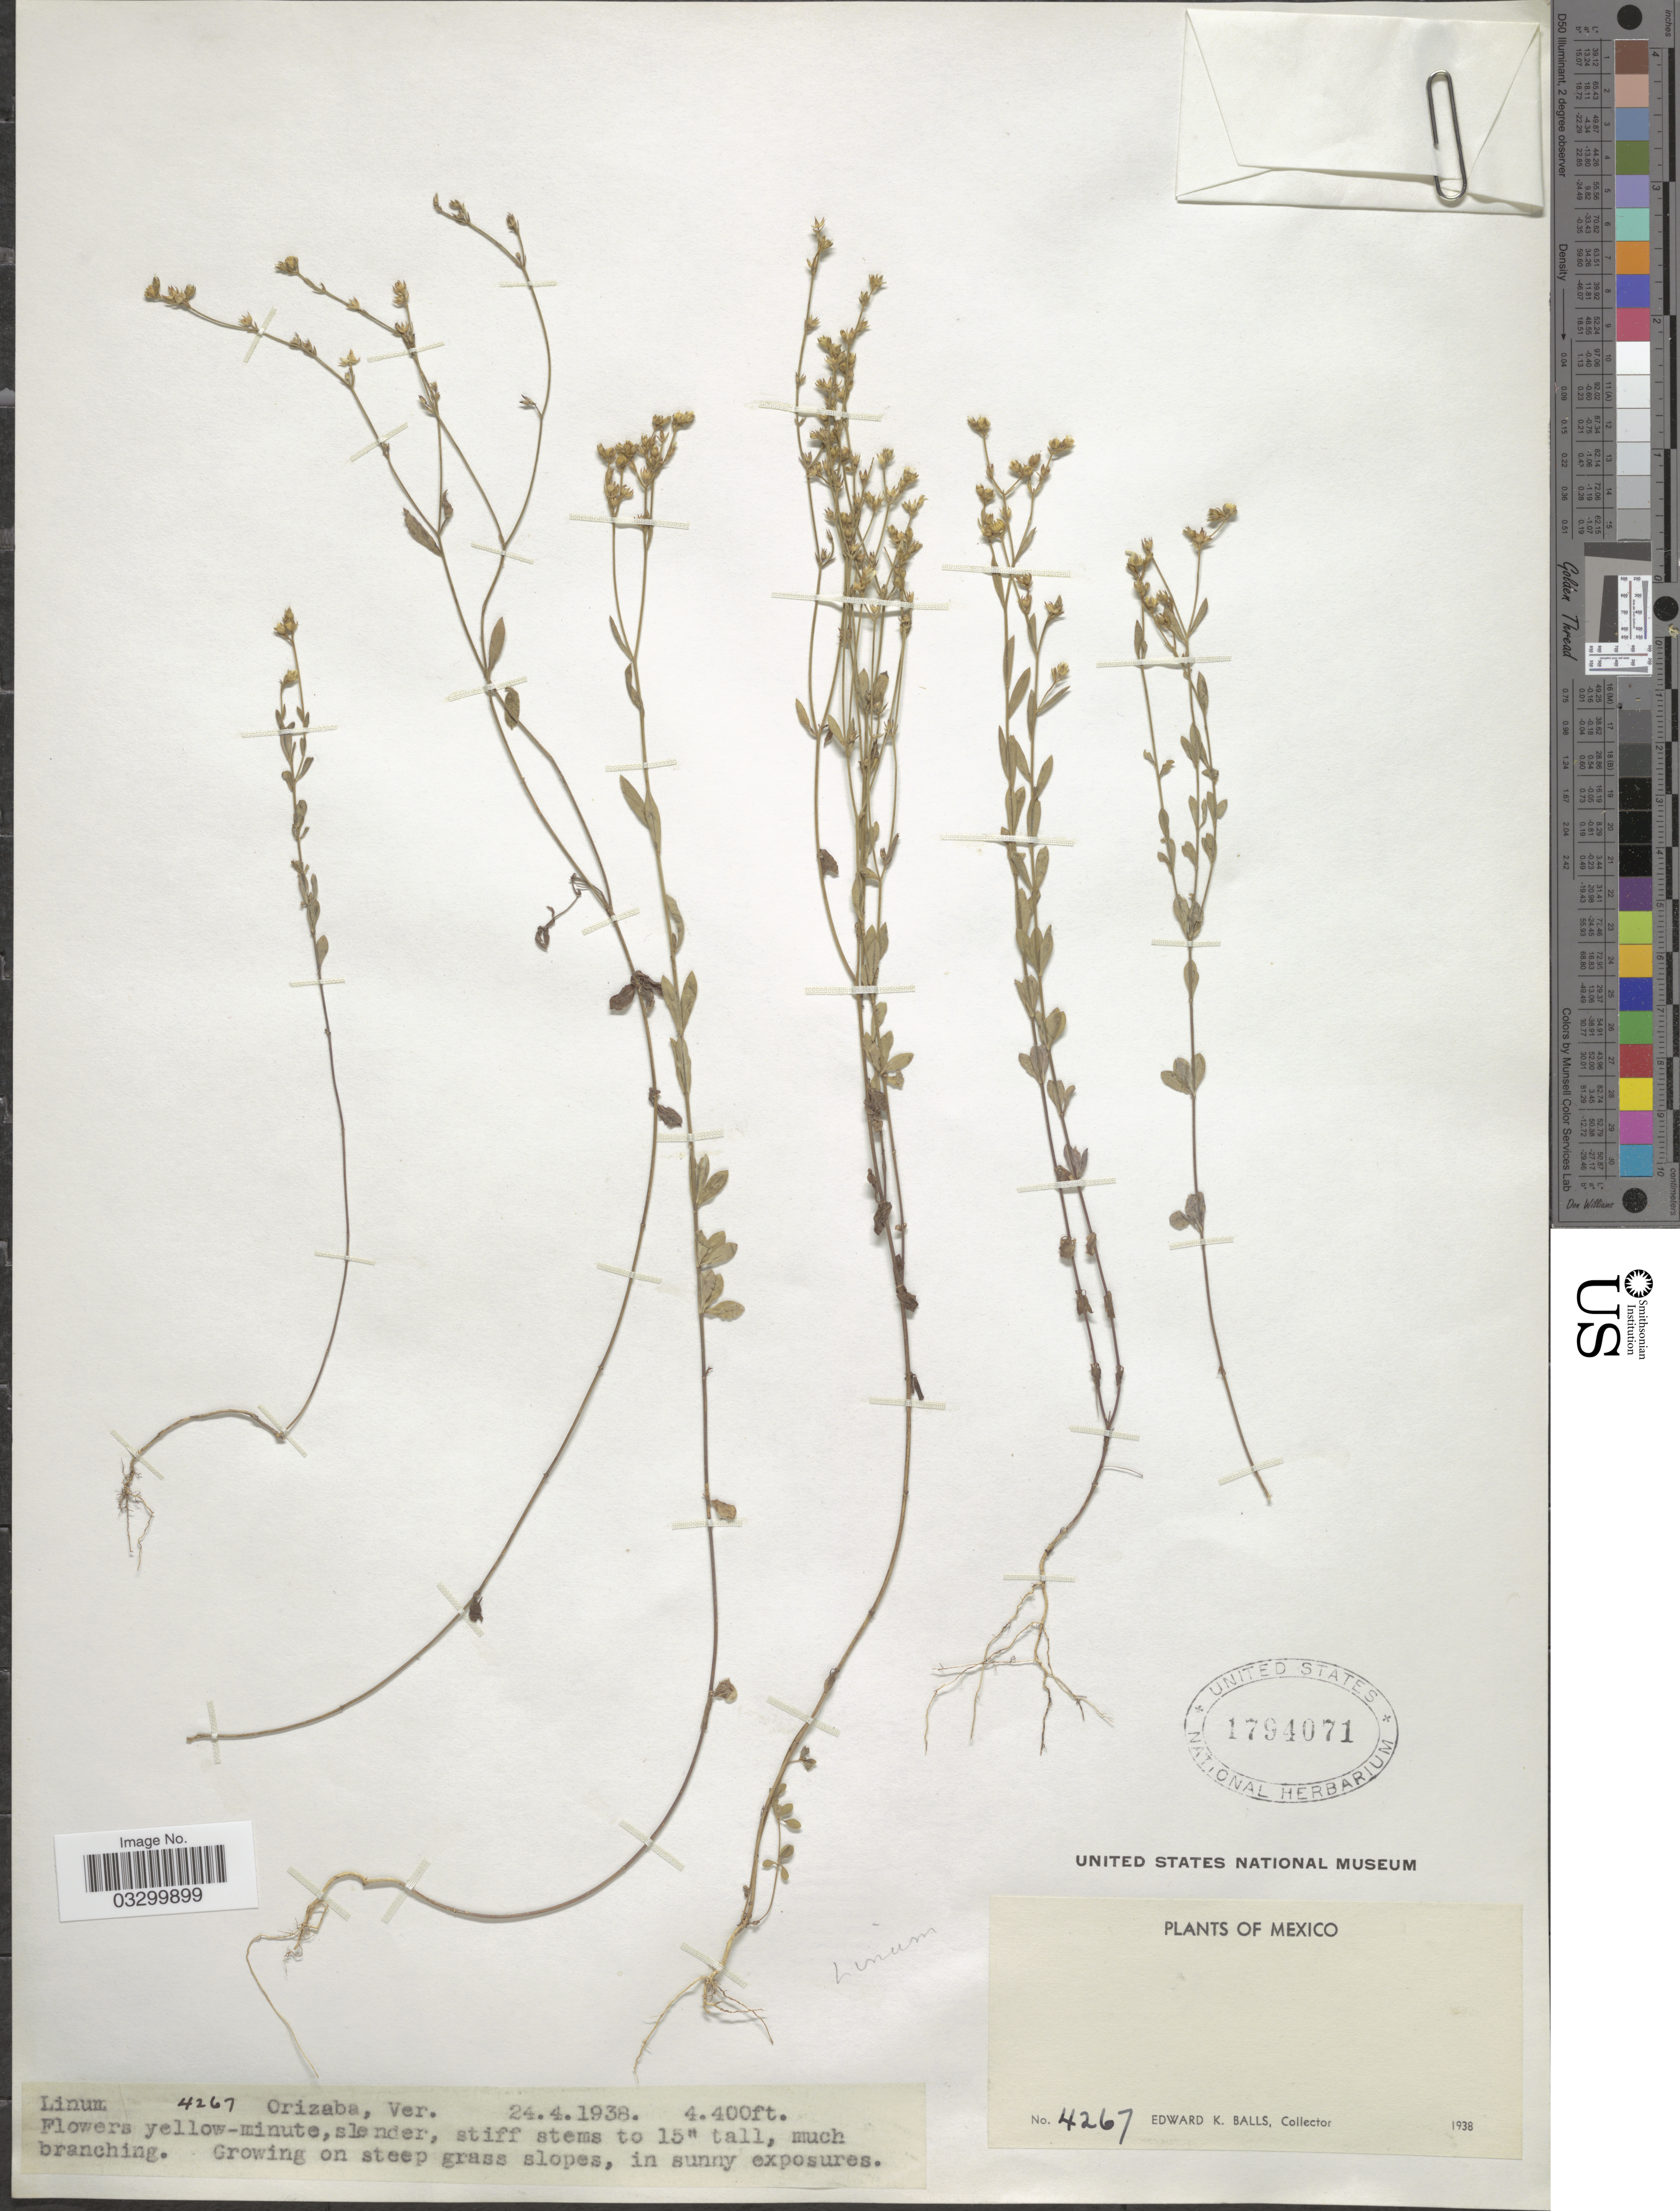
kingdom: Plantae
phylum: Tracheophyta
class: Magnoliopsida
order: Malpighiales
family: Linaceae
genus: Linum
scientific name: Linum sp.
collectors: E. K. Balls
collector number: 4267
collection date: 1938-04-24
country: Mexico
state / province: Veracruz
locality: Orizaba, Ver.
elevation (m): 1341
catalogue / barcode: US 1794071